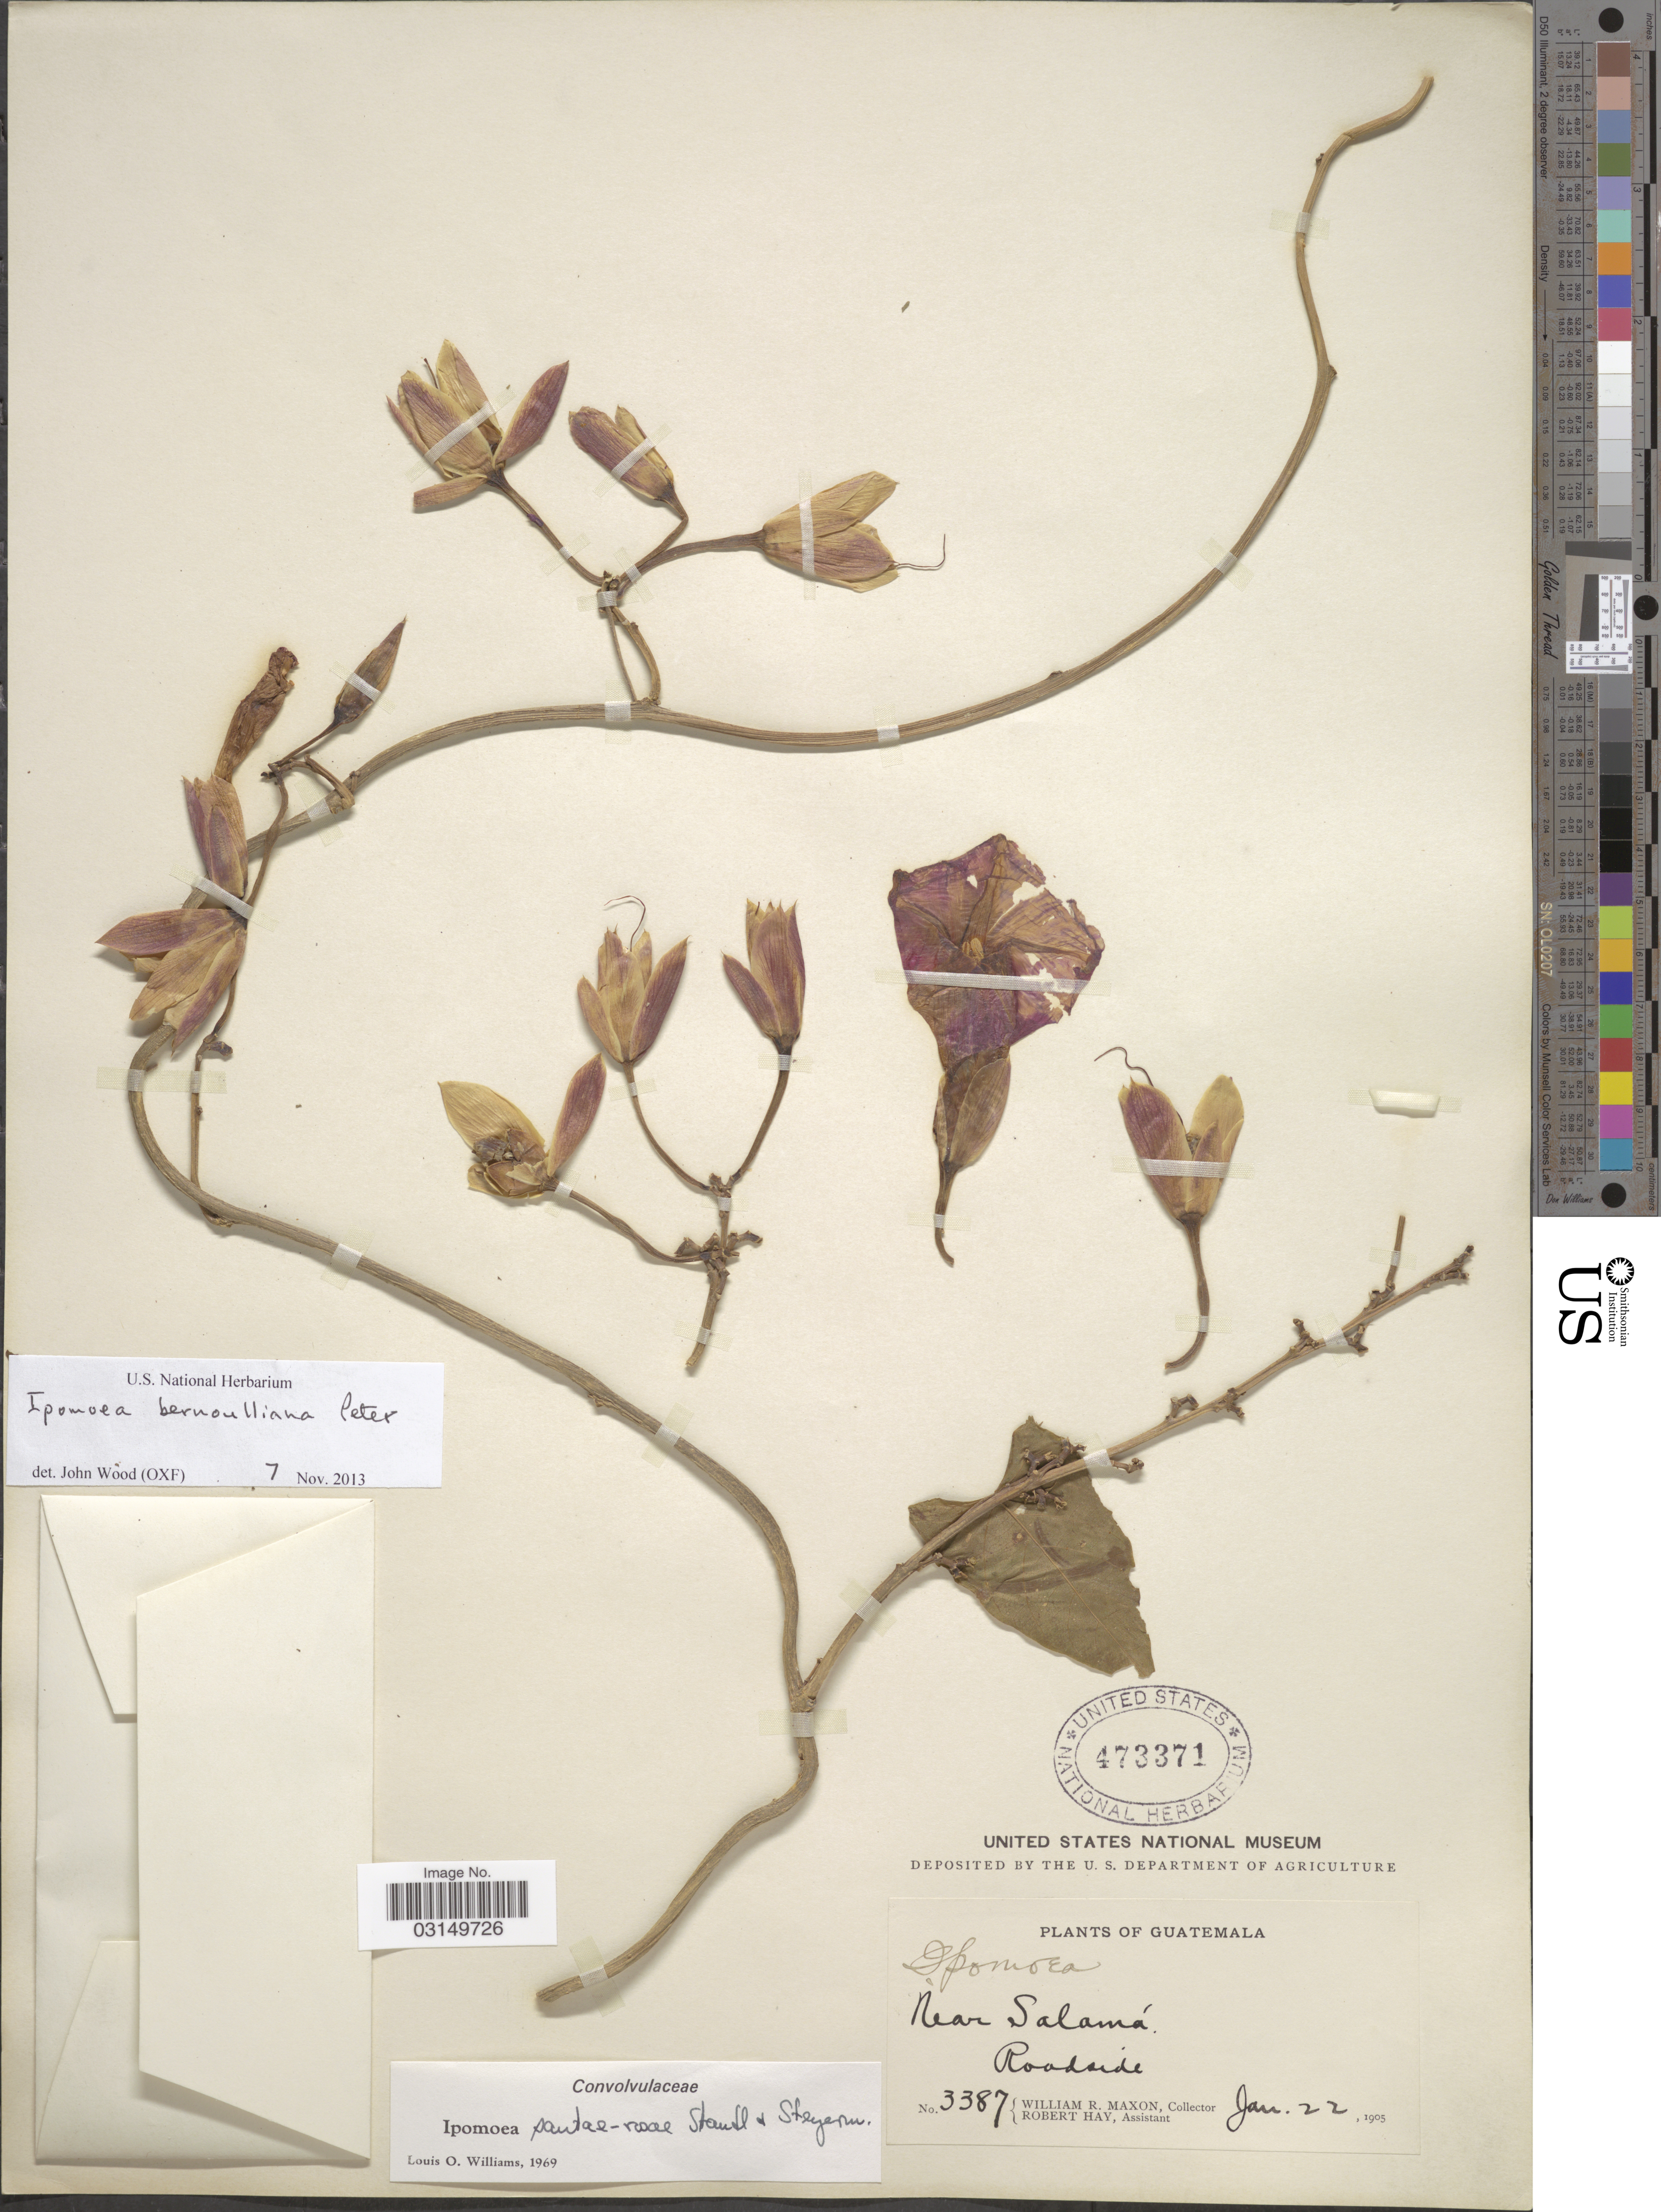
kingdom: Plantae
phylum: Tracheophyta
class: Magnoliopsida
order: Solanales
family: Convolvulaceae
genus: Ipomoea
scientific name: Ipomoea bernoulliana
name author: Peter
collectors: W. R. Maxon & R. Hay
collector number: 3387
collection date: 1905-01-22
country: Guatemala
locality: Near Salamá, Roadside.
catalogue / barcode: US 473371